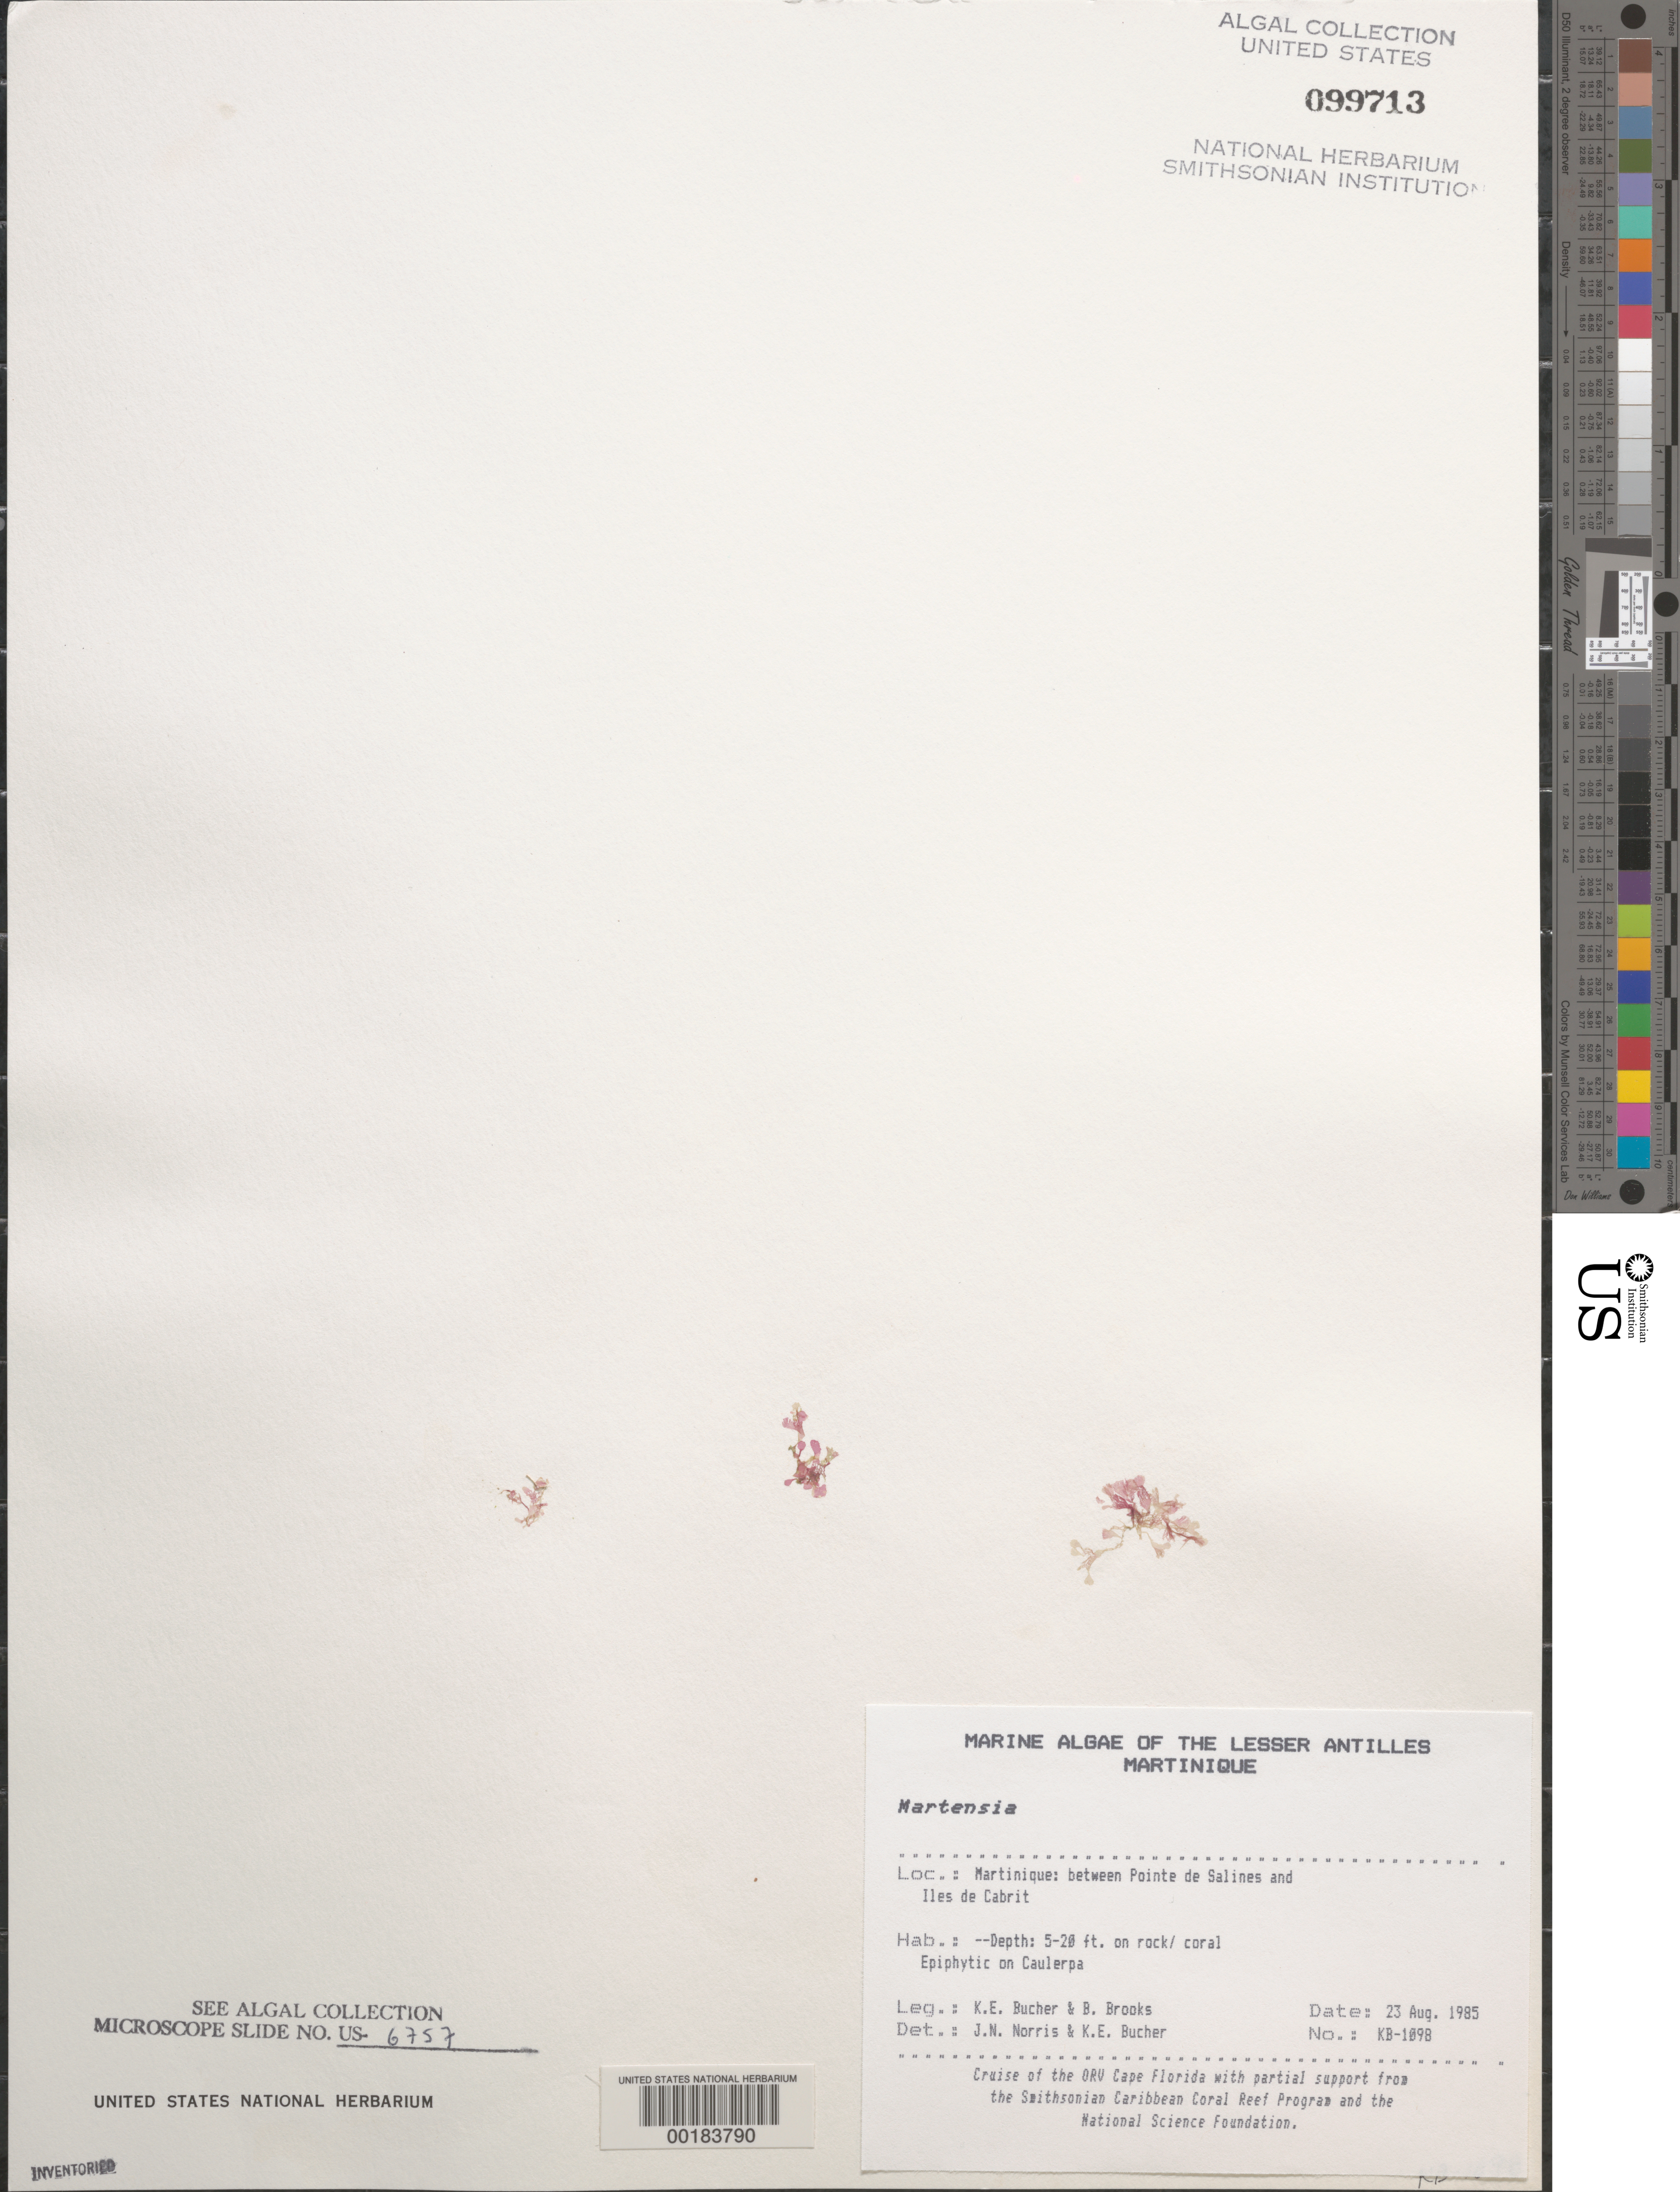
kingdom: Plantae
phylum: Rhodophyta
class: Florideophyceae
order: Ceramiales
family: Delesseriaceae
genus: Martensia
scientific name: Martensia sp.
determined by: Norris, J. N.; Bucher, K. E.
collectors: K. E. Bucher & B. Brooks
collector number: Kb-1098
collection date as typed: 23 Aug 1985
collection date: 1985-08-23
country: Martinique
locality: Between Pointe de Salines and Iles de Cabrit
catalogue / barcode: US 99713